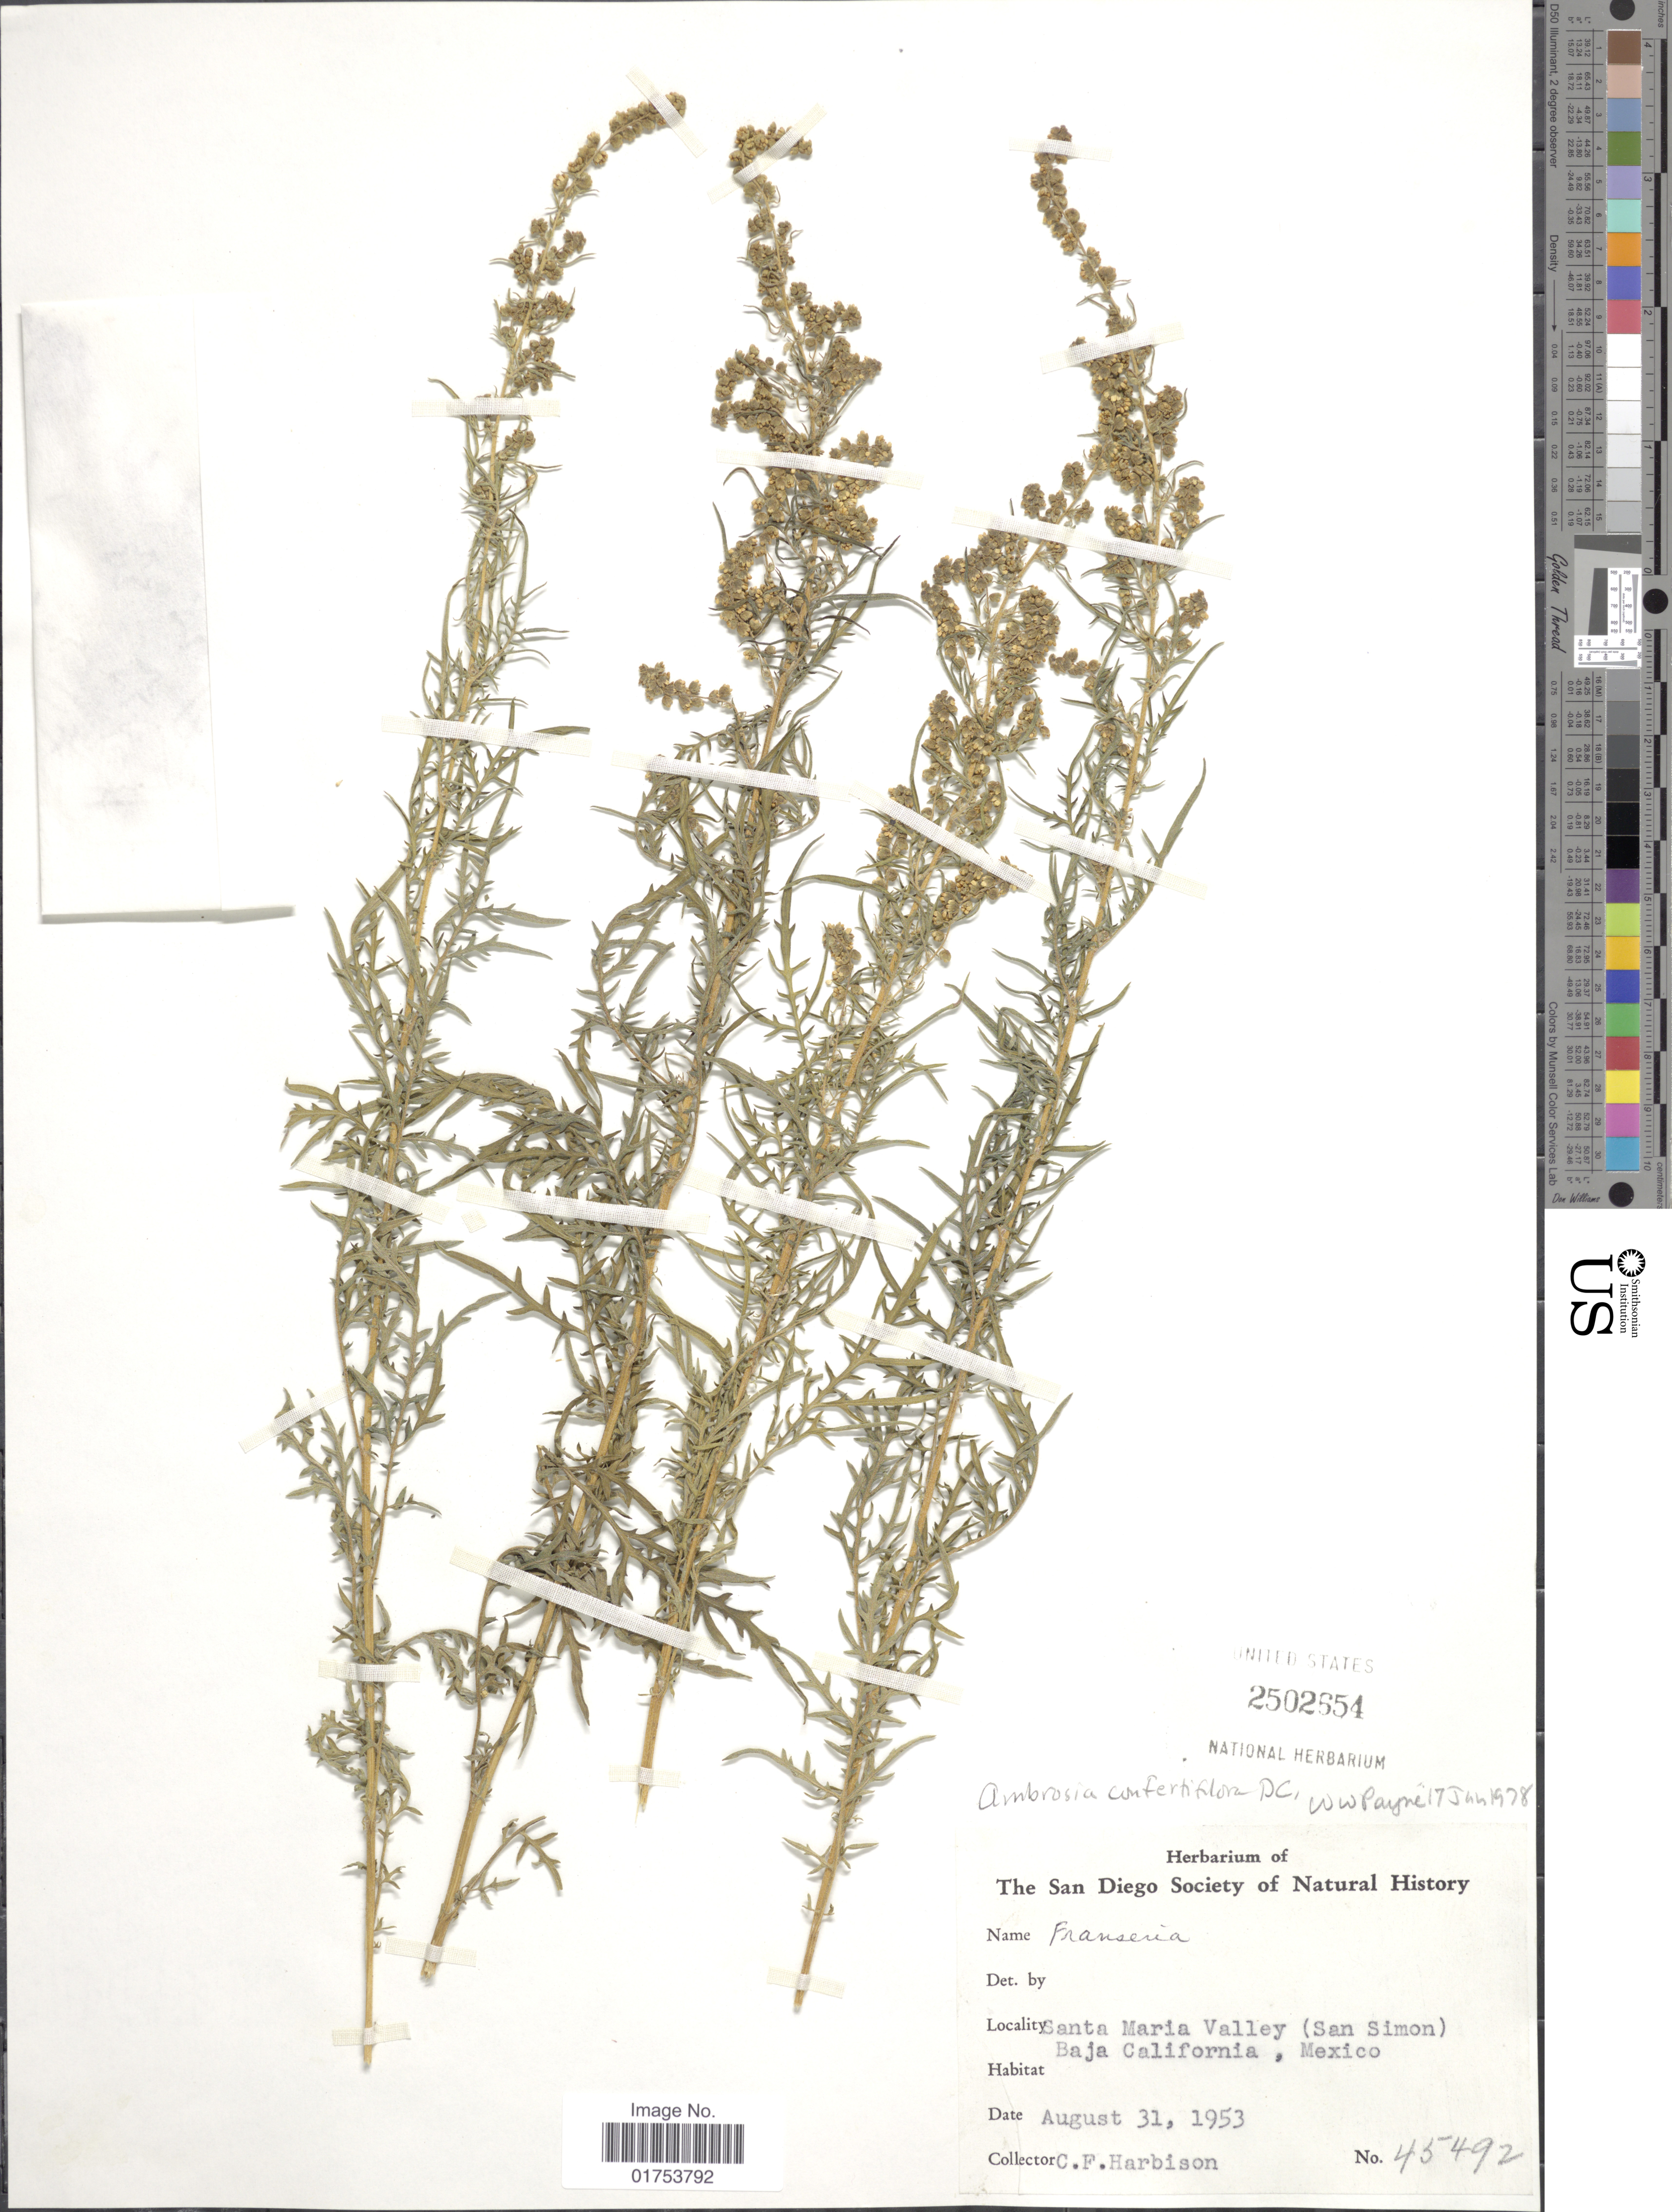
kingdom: Plantae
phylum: Tracheophyta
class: Magnoliopsida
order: Asterales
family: Asteraceae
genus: Ambrosia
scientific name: Ambrosia confertiflora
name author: DC.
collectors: C. F. Harbison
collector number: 45492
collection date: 1953-08-31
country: Mexico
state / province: Baja California Sur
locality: Santa Maria Valley (San Simon)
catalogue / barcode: US 2502654